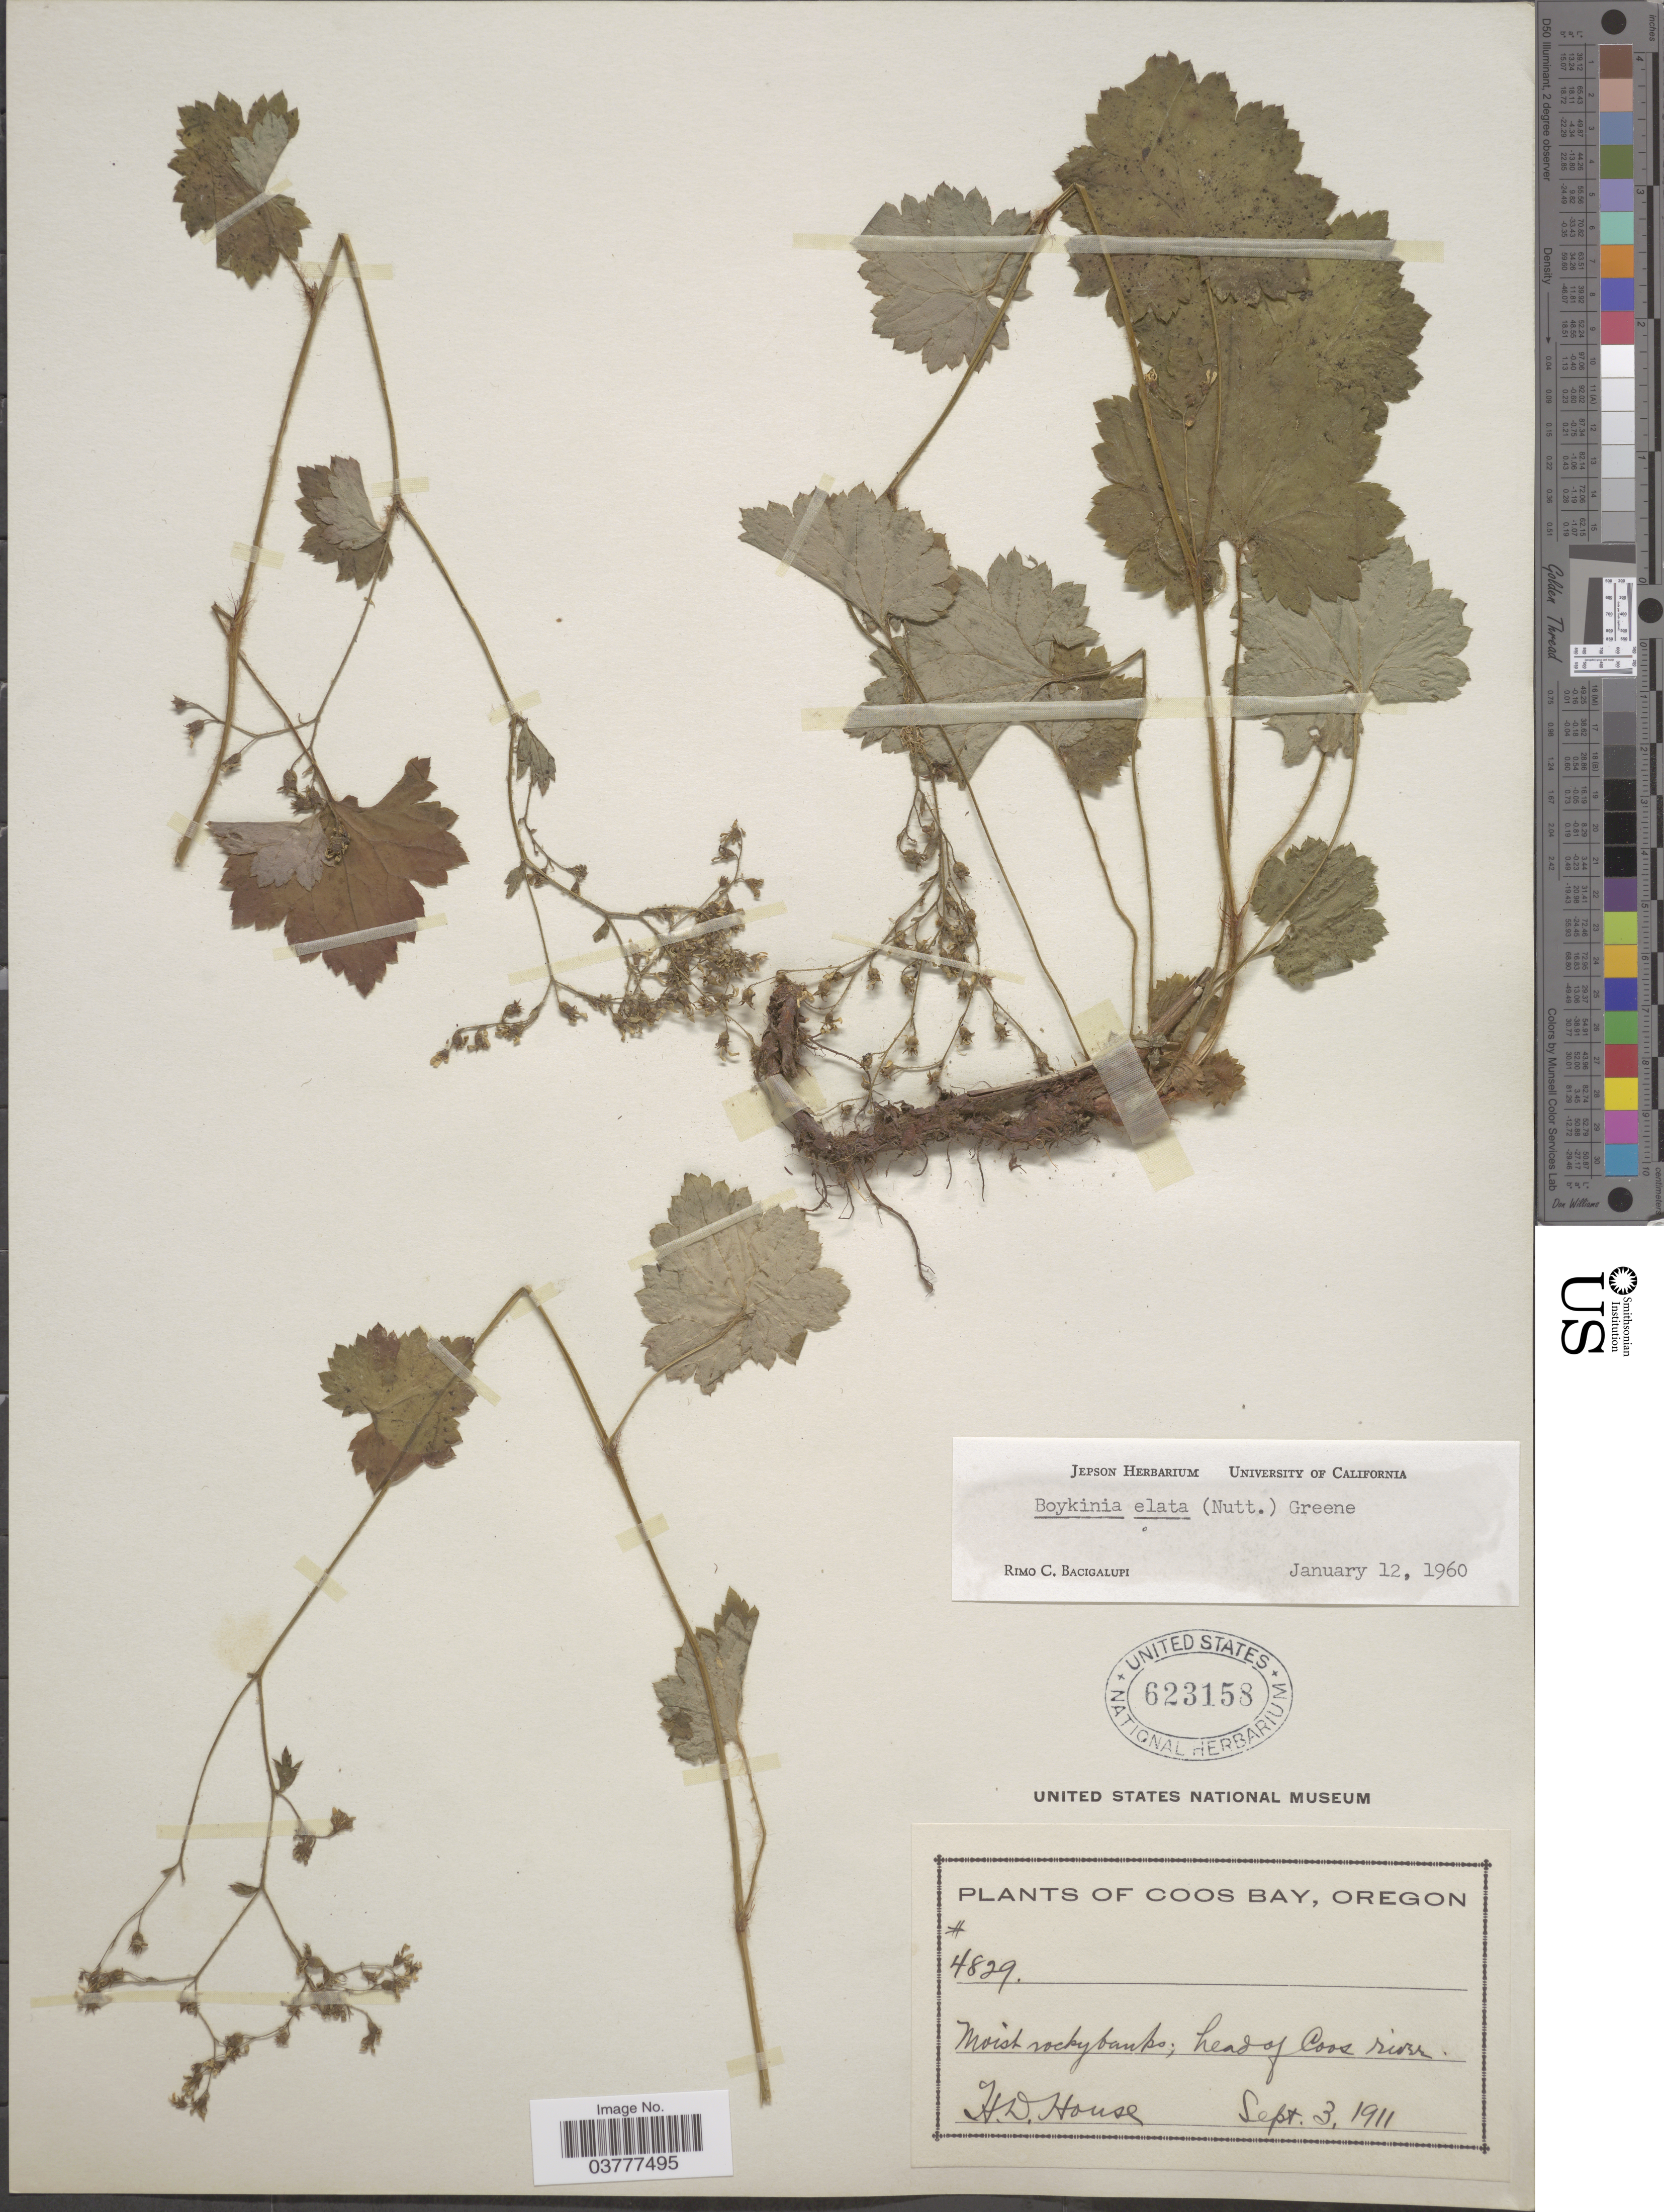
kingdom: Plantae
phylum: Tracheophyta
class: Magnoliopsida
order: Saxifragales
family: Saxifragaceae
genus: Boykinia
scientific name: Boykinia elata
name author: Greene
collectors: H. D. House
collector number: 4829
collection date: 1911-09-03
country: United States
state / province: Oregon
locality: Coos Bay, head of Coos river.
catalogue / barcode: US 623158